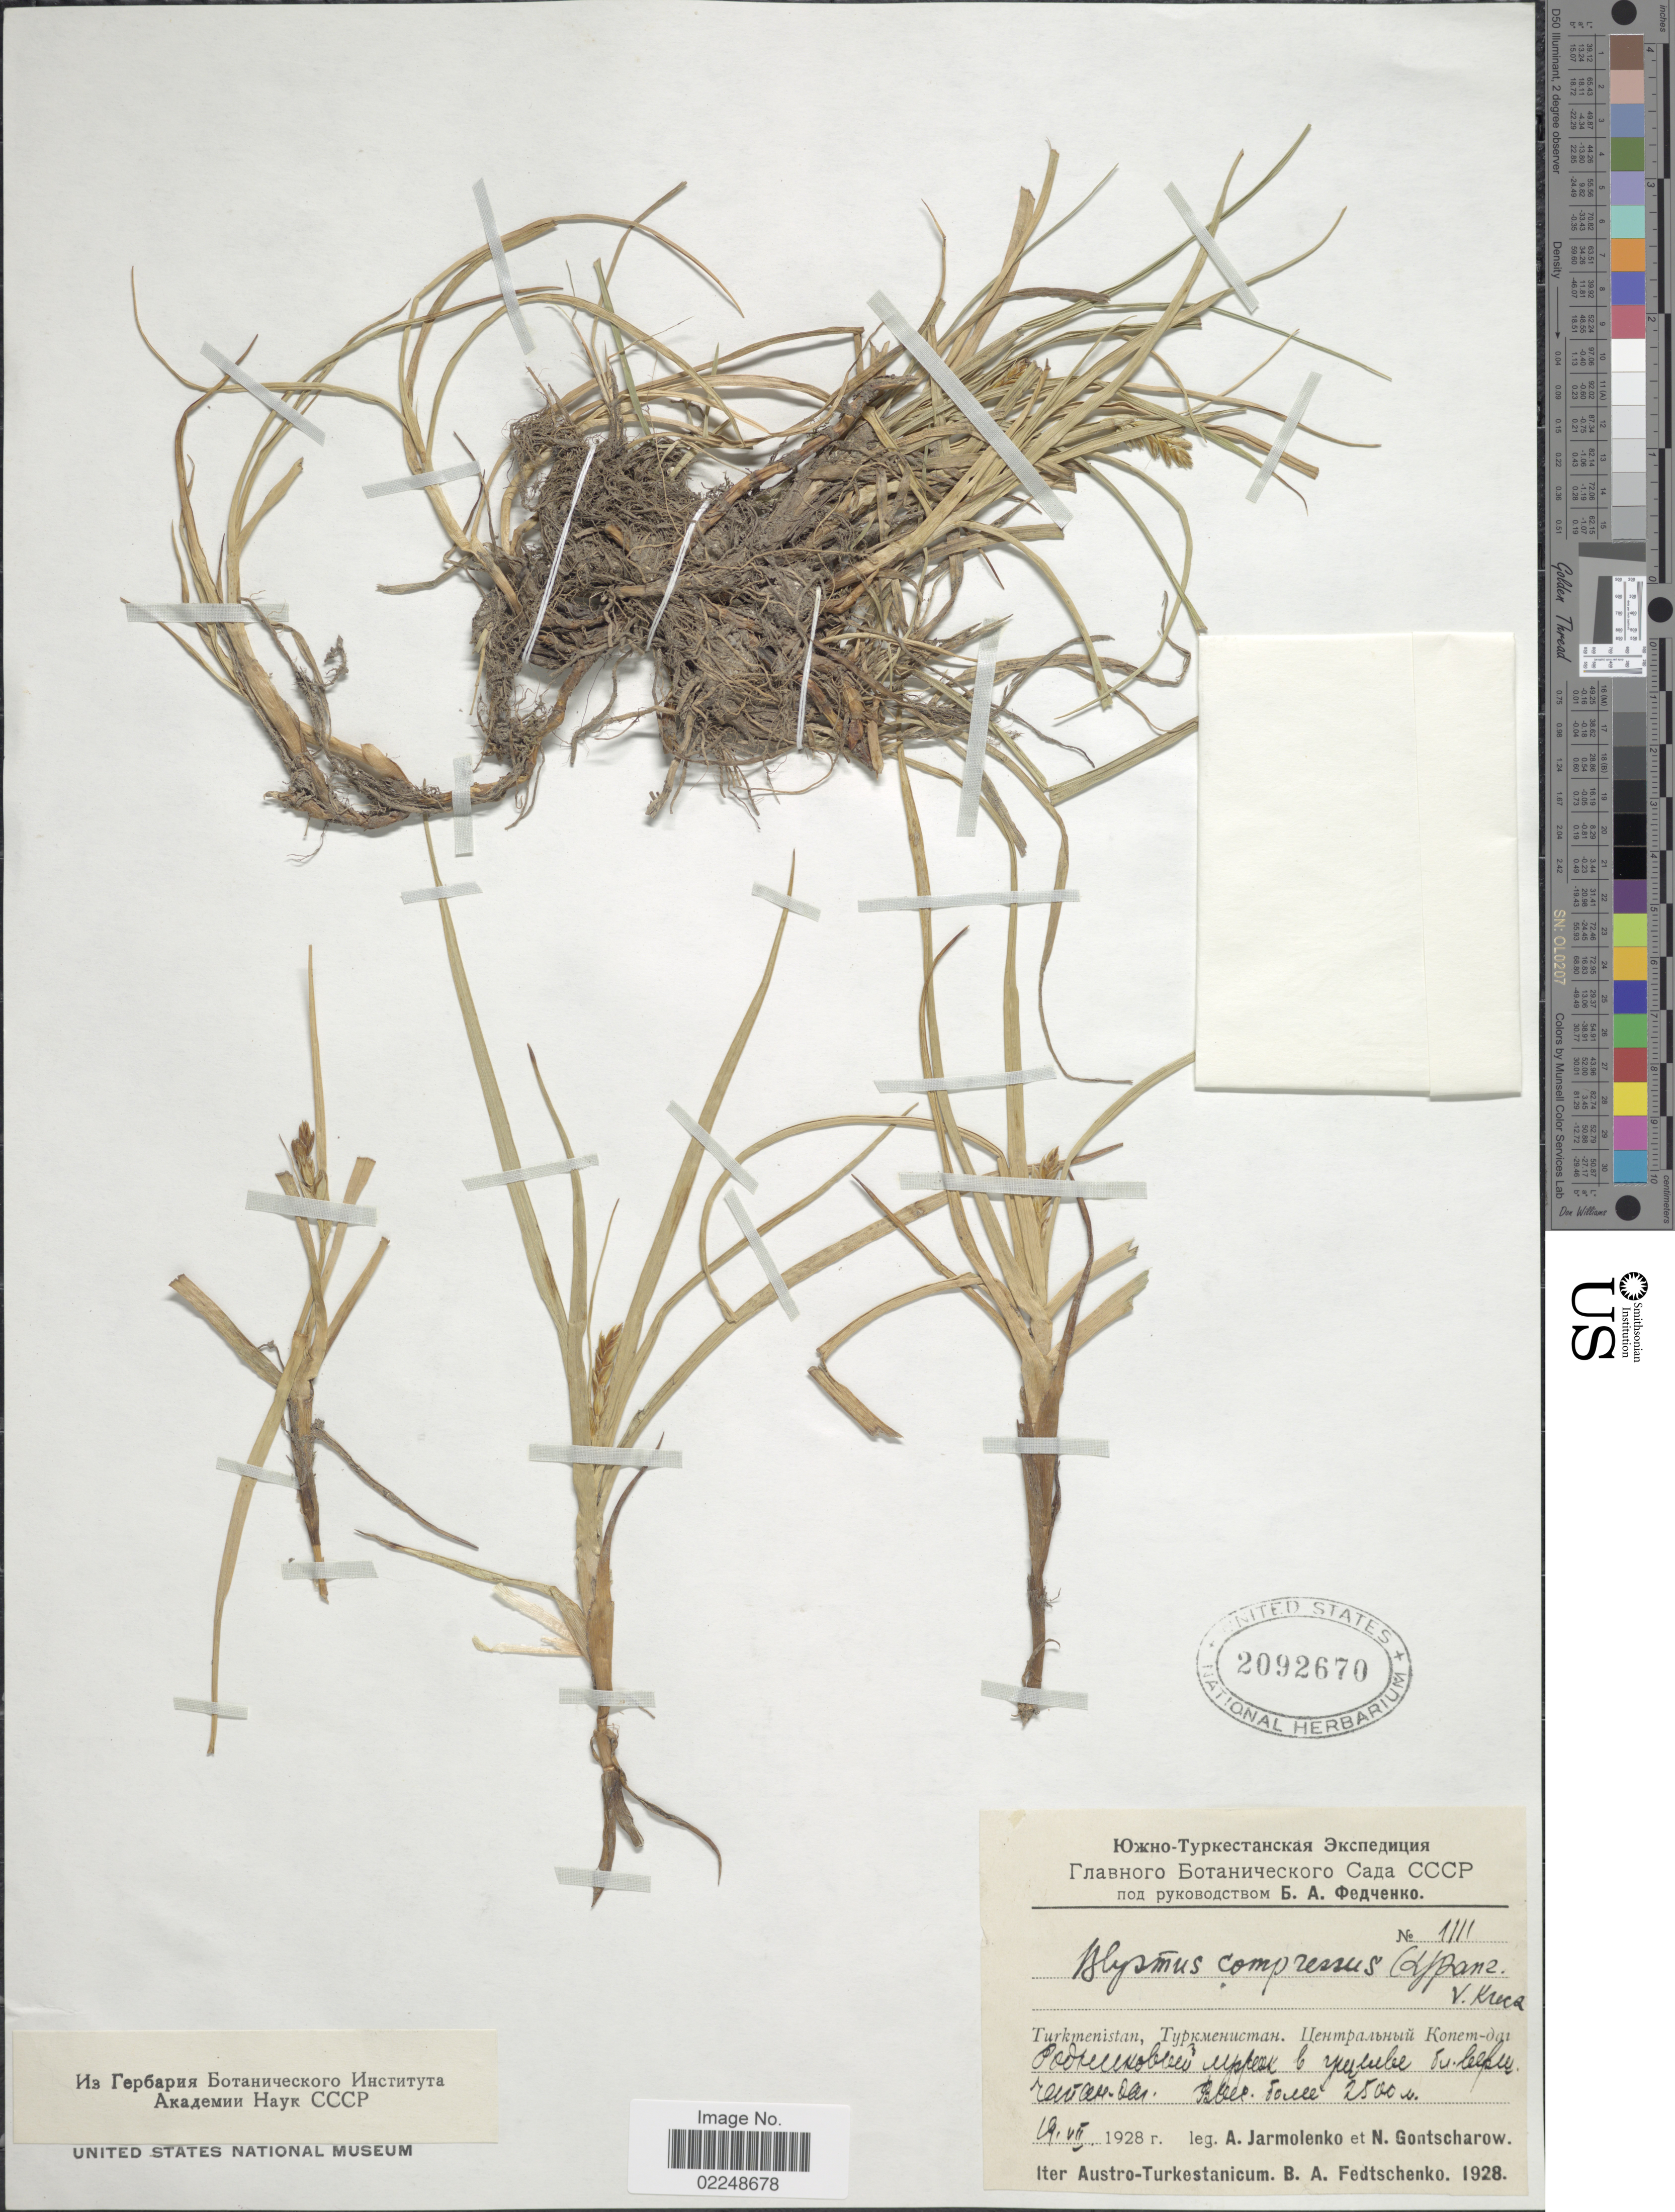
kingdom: Plantae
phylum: Tracheophyta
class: Liliopsida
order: Poales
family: Cyperaceae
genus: Blysmus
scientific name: Blysmus compressus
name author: (L.) Panzer ex Link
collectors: A. Jarmolenko & N. Gontscharow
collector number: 1111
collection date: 1928-07-19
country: Turkmenistan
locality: Austro-Turkestanicum, Turkmenistan, [Foreign script]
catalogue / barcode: US 2092670